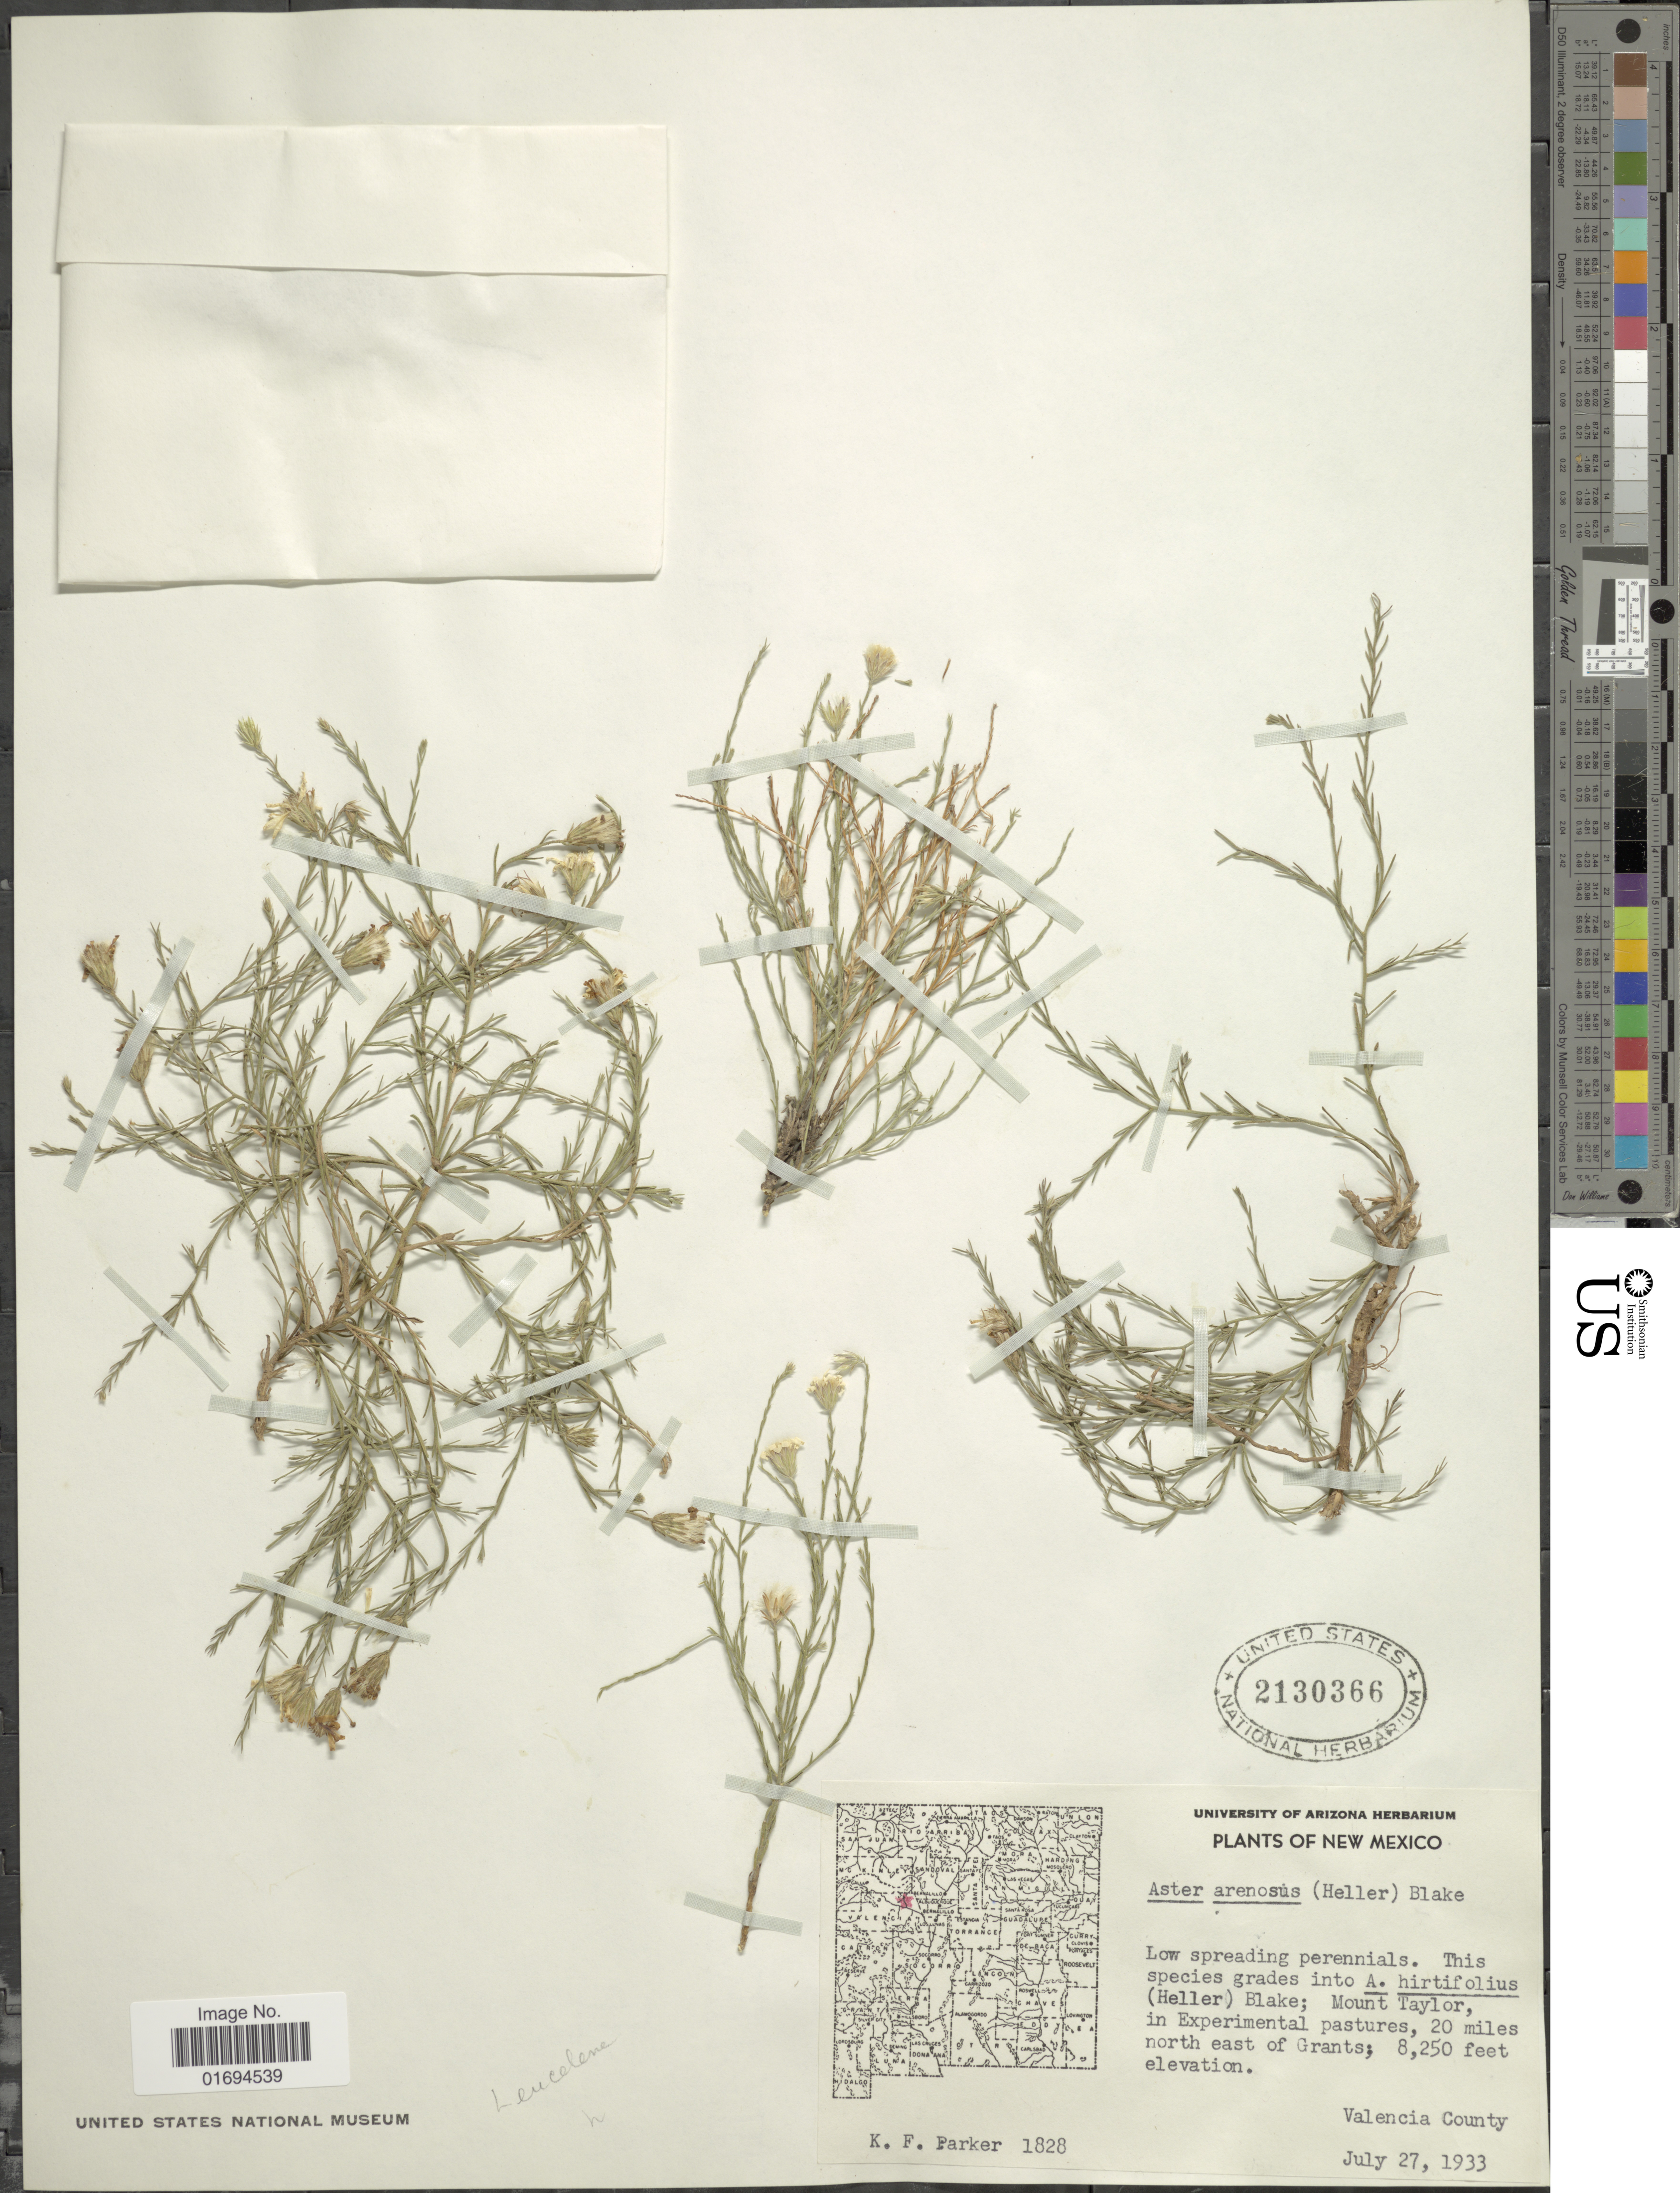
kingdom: Plantae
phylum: Tracheophyta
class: Magnoliopsida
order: Asterales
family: Asteraceae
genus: Chaetopappa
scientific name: Chaetopappa ericoides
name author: (Torr.) G.L. Nesom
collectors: K. F. Parker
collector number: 1828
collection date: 1933-07-27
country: United States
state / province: New Mexico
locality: Mount Taylor, in Experimental pastures, 20 miles north east of Grants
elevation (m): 2515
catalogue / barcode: US 2130366